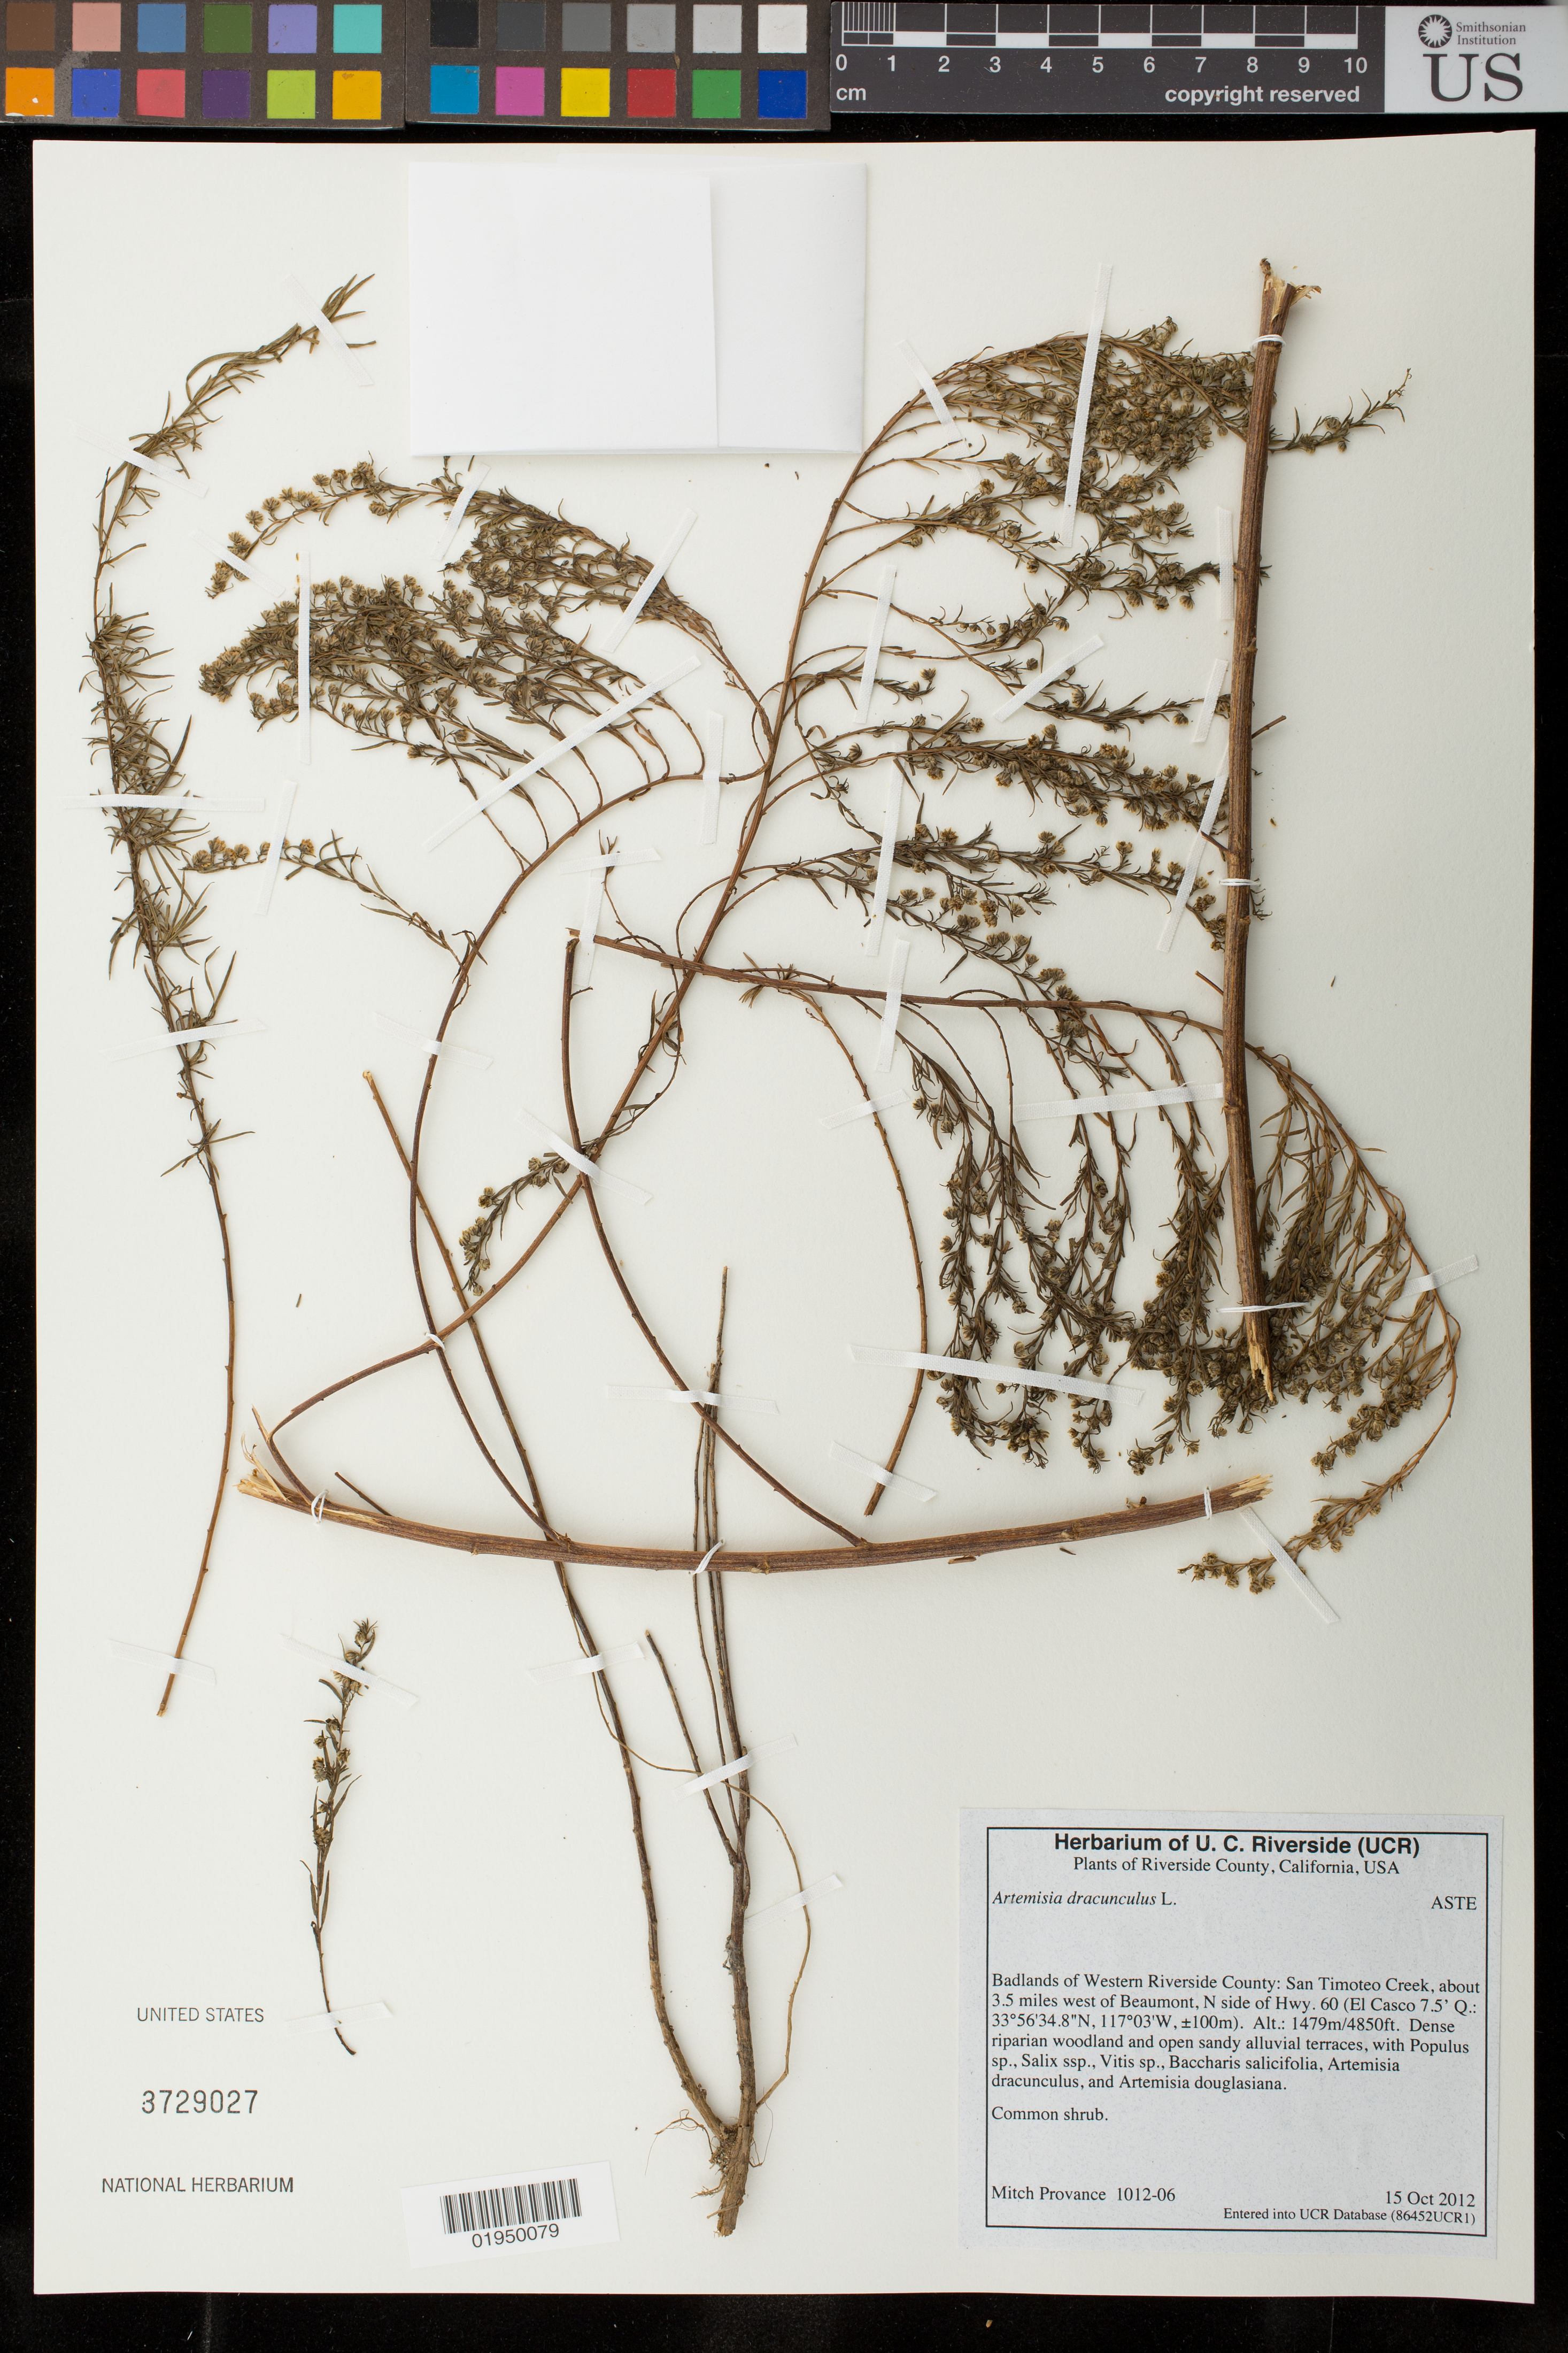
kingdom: Plantae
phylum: Tracheophyta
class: Magnoliopsida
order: Asterales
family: Asteraceae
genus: Artemisia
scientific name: Artemisia dracunculus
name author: L.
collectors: M. Provance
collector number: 1012-06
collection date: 2012-10-15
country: United States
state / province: California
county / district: Riverside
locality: Badlands of Western Riverside County: San Timoteo Creek, about 3.5 miles west of Beaumont, N side of Hwy. 60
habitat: dense riparian woodland and open sandy alluvial terraces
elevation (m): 1479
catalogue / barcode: US 3729027